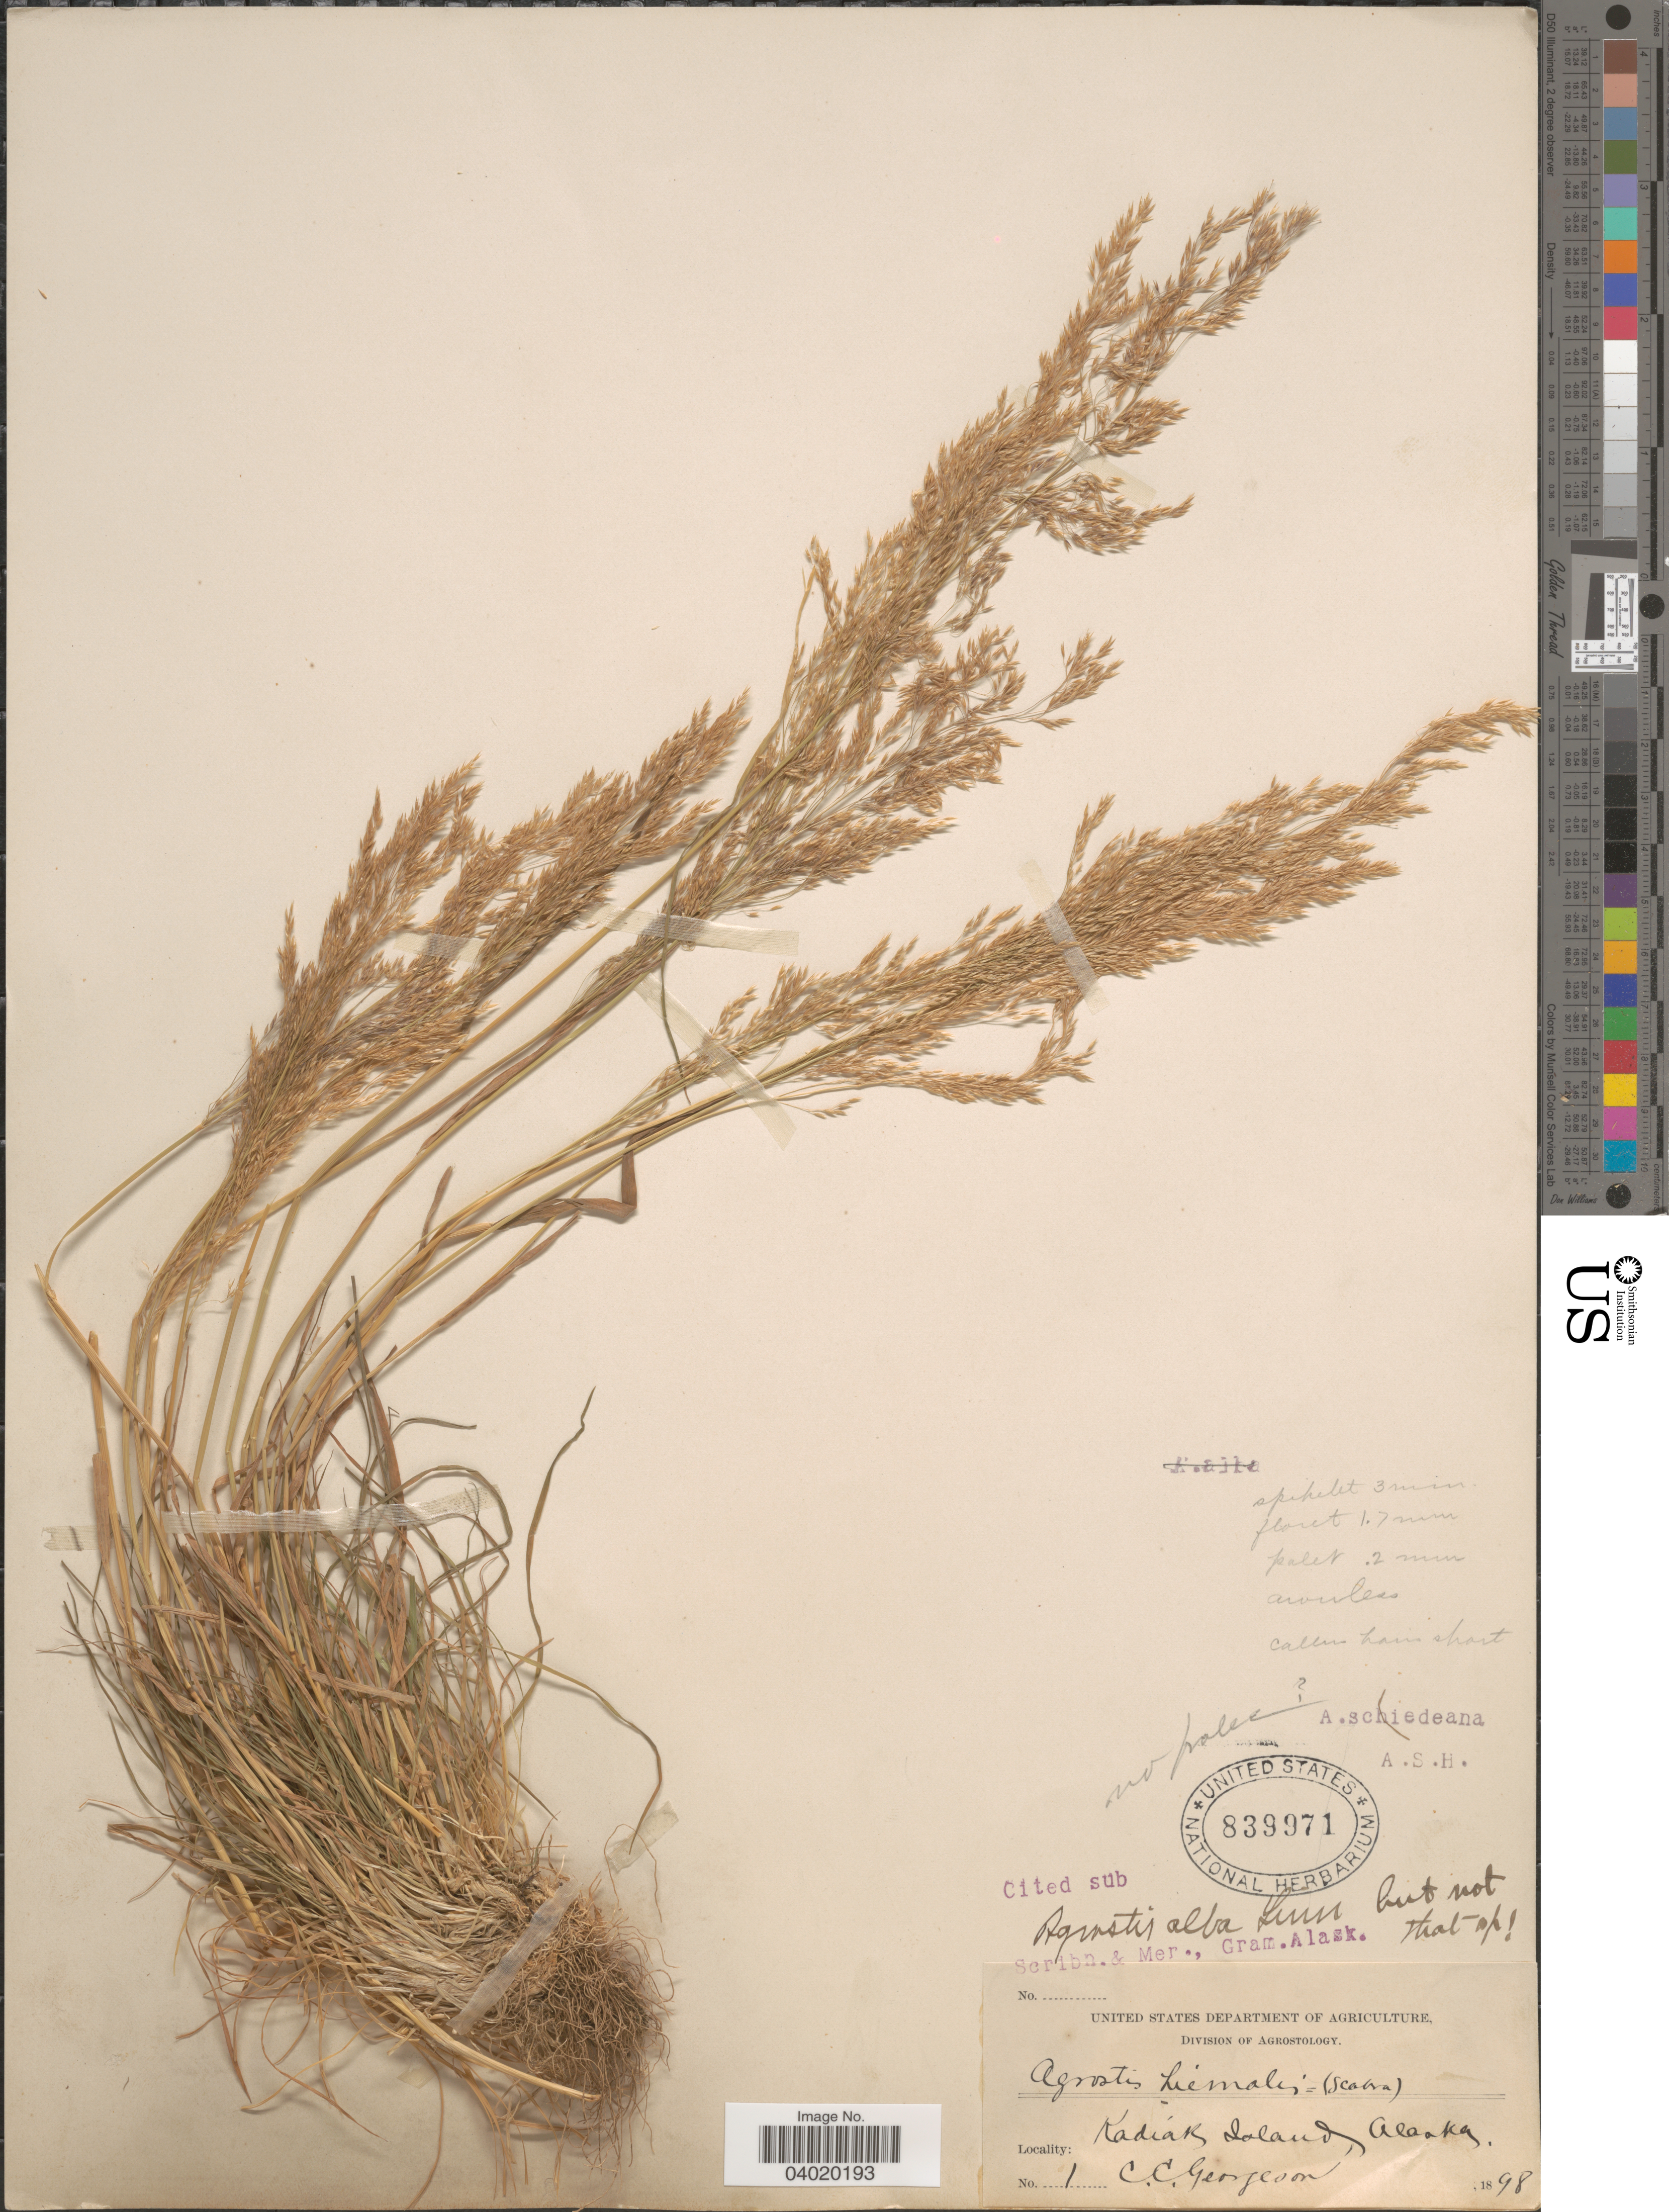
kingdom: Plantae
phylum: Tracheophyta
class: Liliopsida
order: Poales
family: Poaceae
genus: Agrostis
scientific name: Agrostis hyemalis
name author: (Walter) Britton et al.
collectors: C. Georgeson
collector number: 1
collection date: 1898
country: United States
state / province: Alaska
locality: Kodiak Island.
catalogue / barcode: US 839971